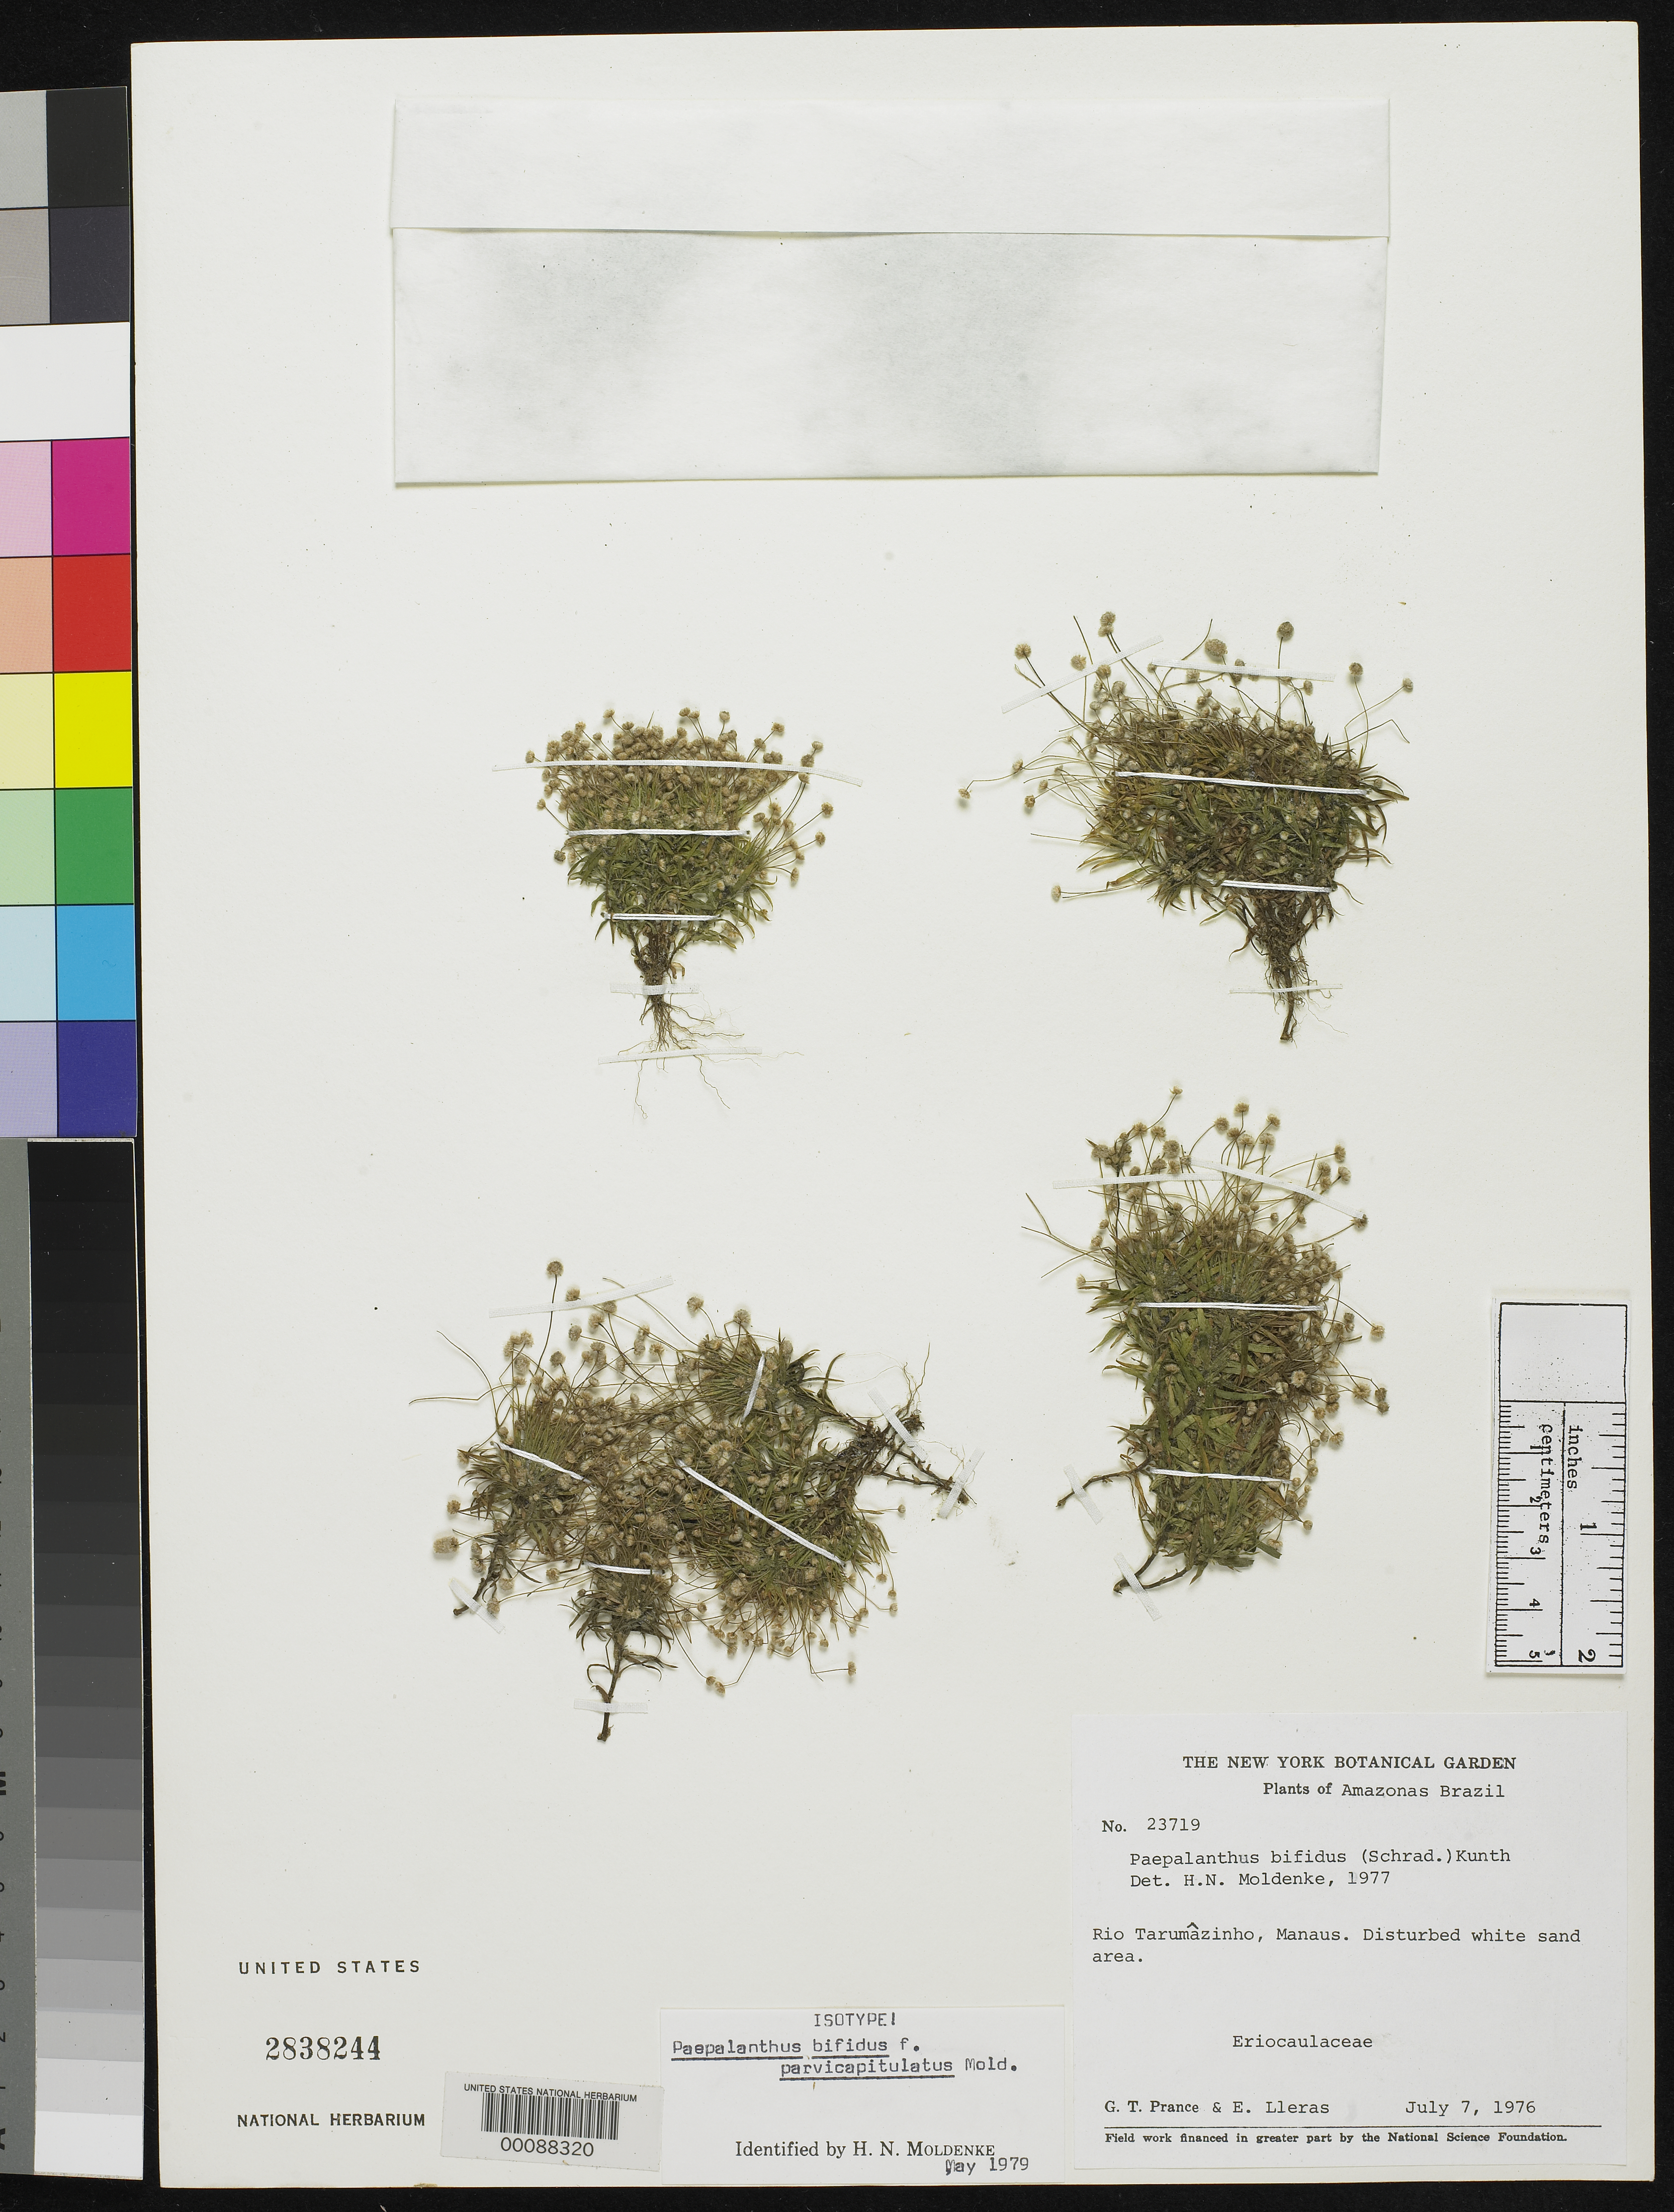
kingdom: Plantae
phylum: Tracheophyta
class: Liliopsida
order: Poales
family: Eriocaulaceae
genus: Paepalanthus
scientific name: Paepalanthus bifidus f. parvicapitulatus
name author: Moldenke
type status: Isotype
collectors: G. T. Prance & E. Lleras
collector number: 23719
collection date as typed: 07 Jul 1976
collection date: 1976-07-07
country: Brazil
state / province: Amazonas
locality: Rio Tarumazinho, Manaus.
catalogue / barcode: US 2838244